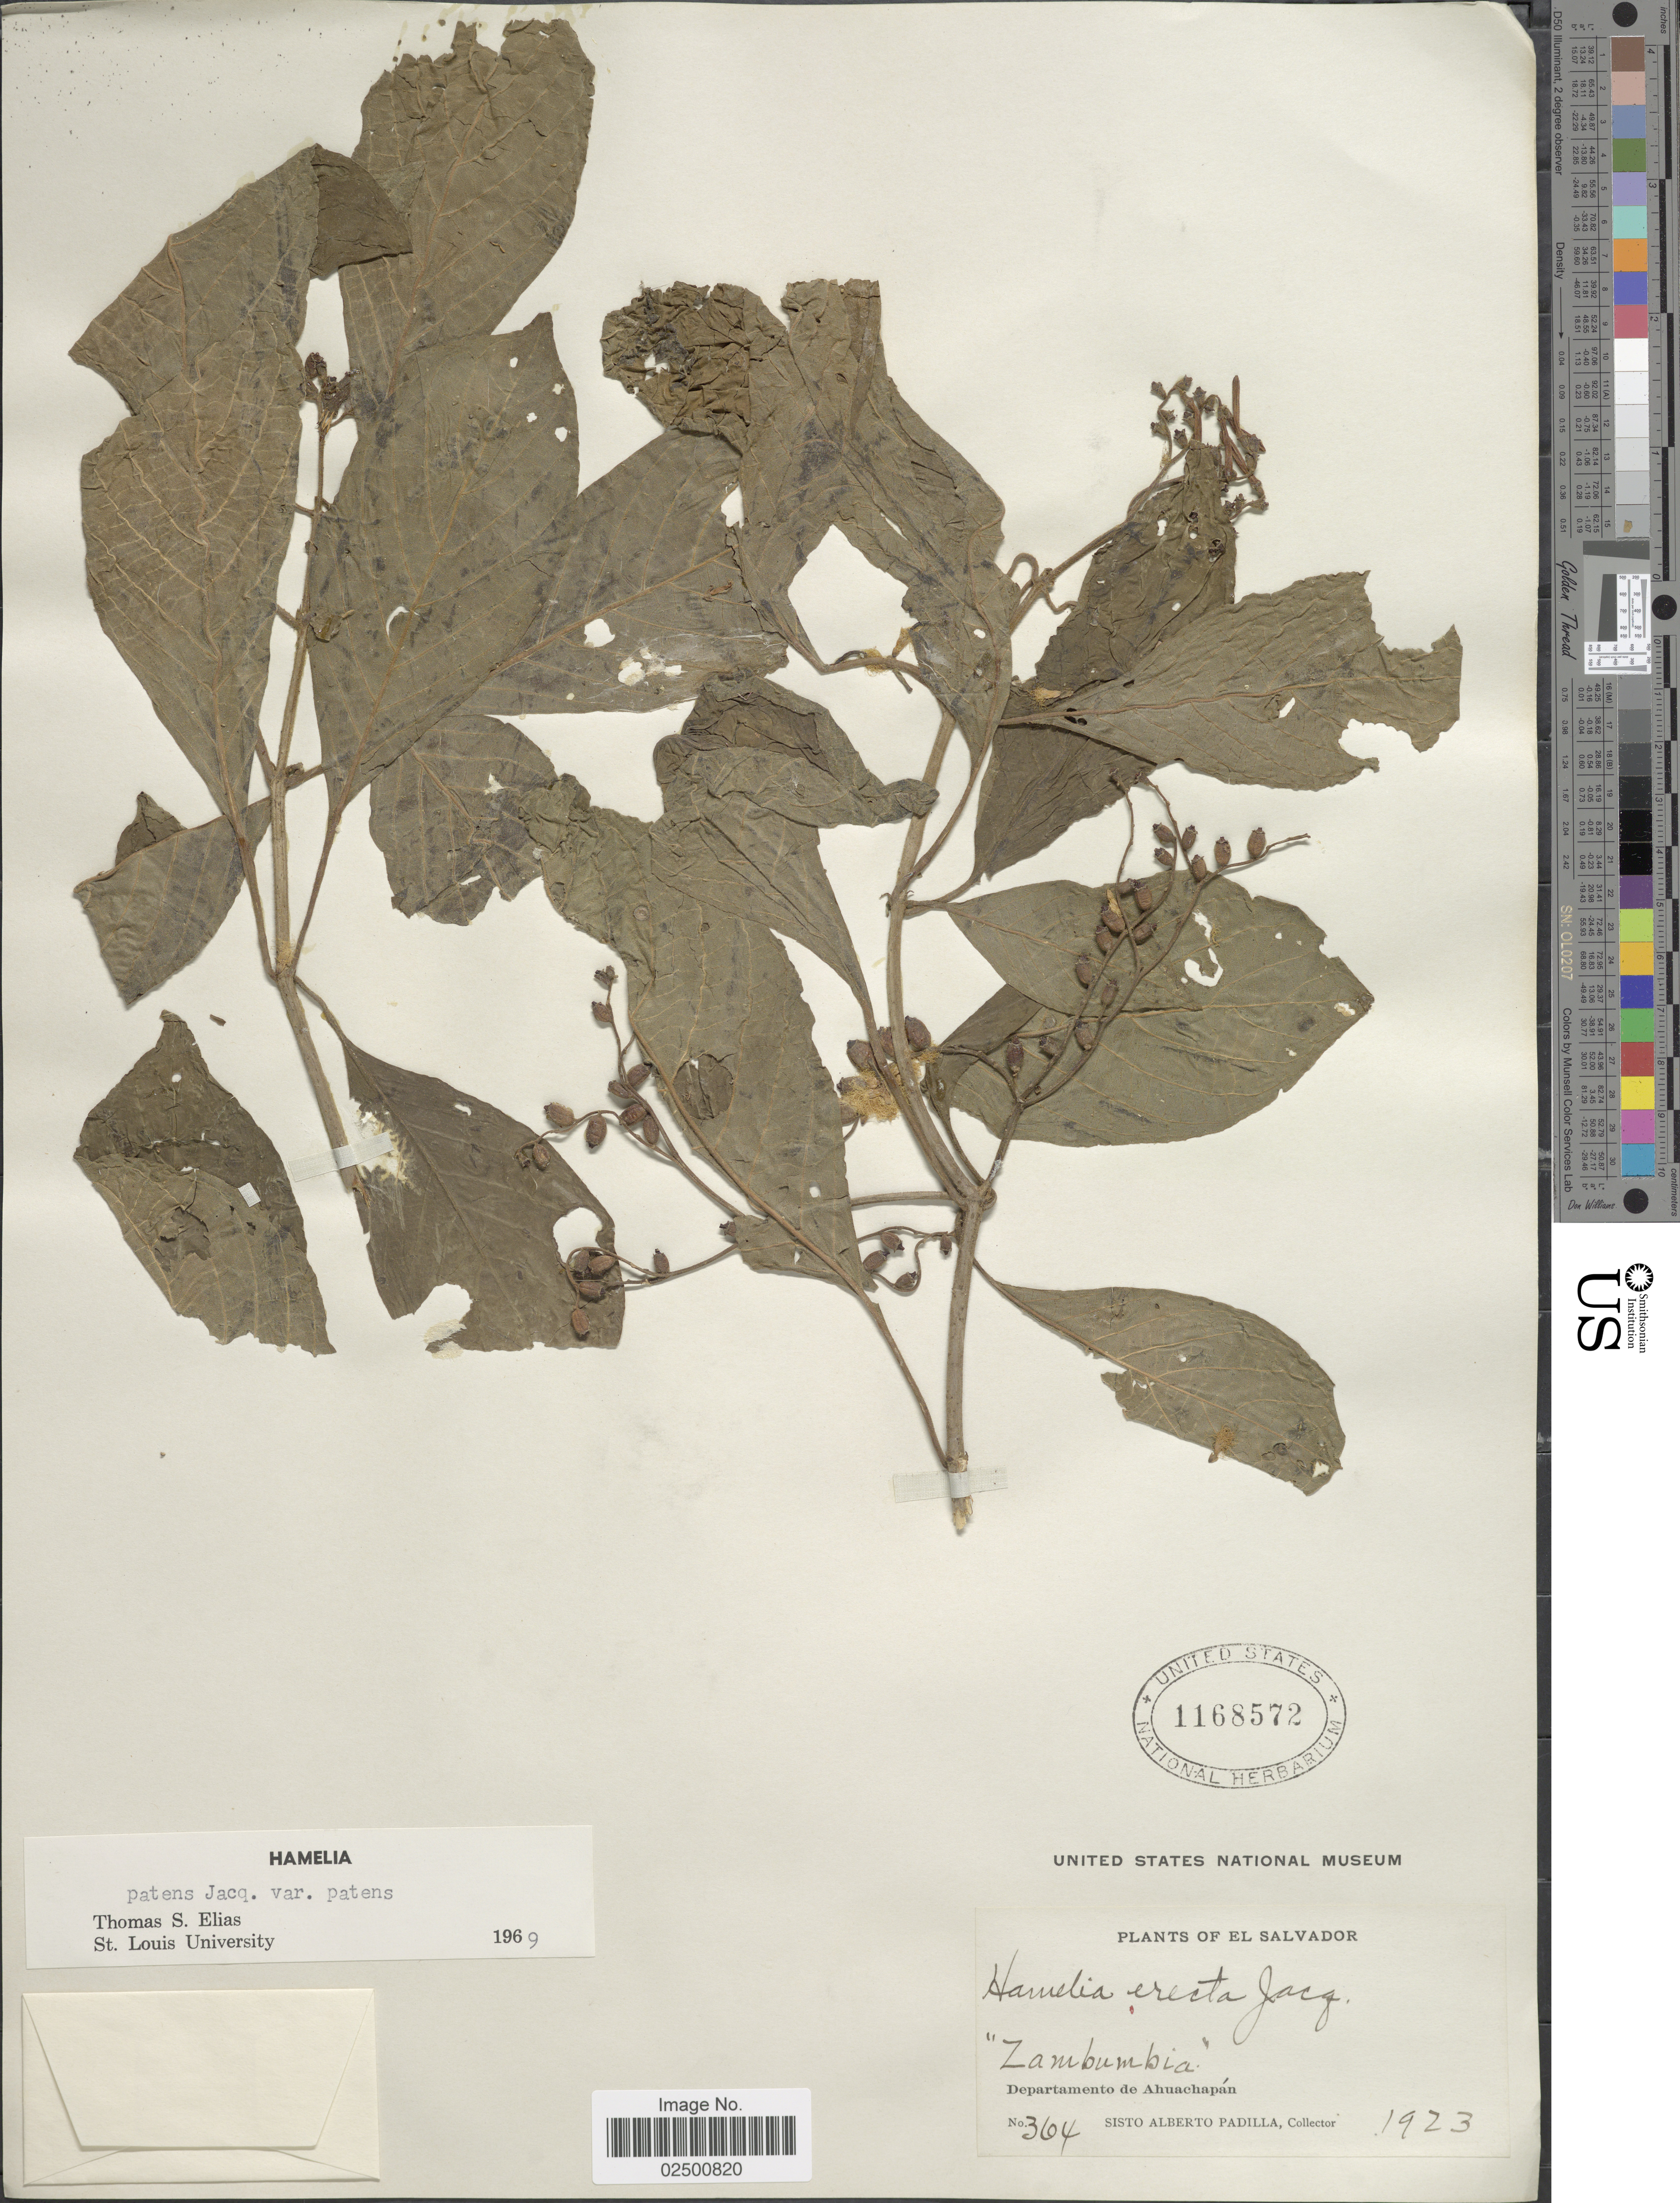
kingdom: Plantae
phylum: Tracheophyta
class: Magnoliopsida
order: Gentianales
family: Rubiaceae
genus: Hamelia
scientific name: Hamelia patens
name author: Jacq.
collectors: S. A. Padilla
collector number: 364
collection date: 1923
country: El Salvador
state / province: Ahuachapan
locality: Departamento de Ahuachapan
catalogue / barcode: US 1168572